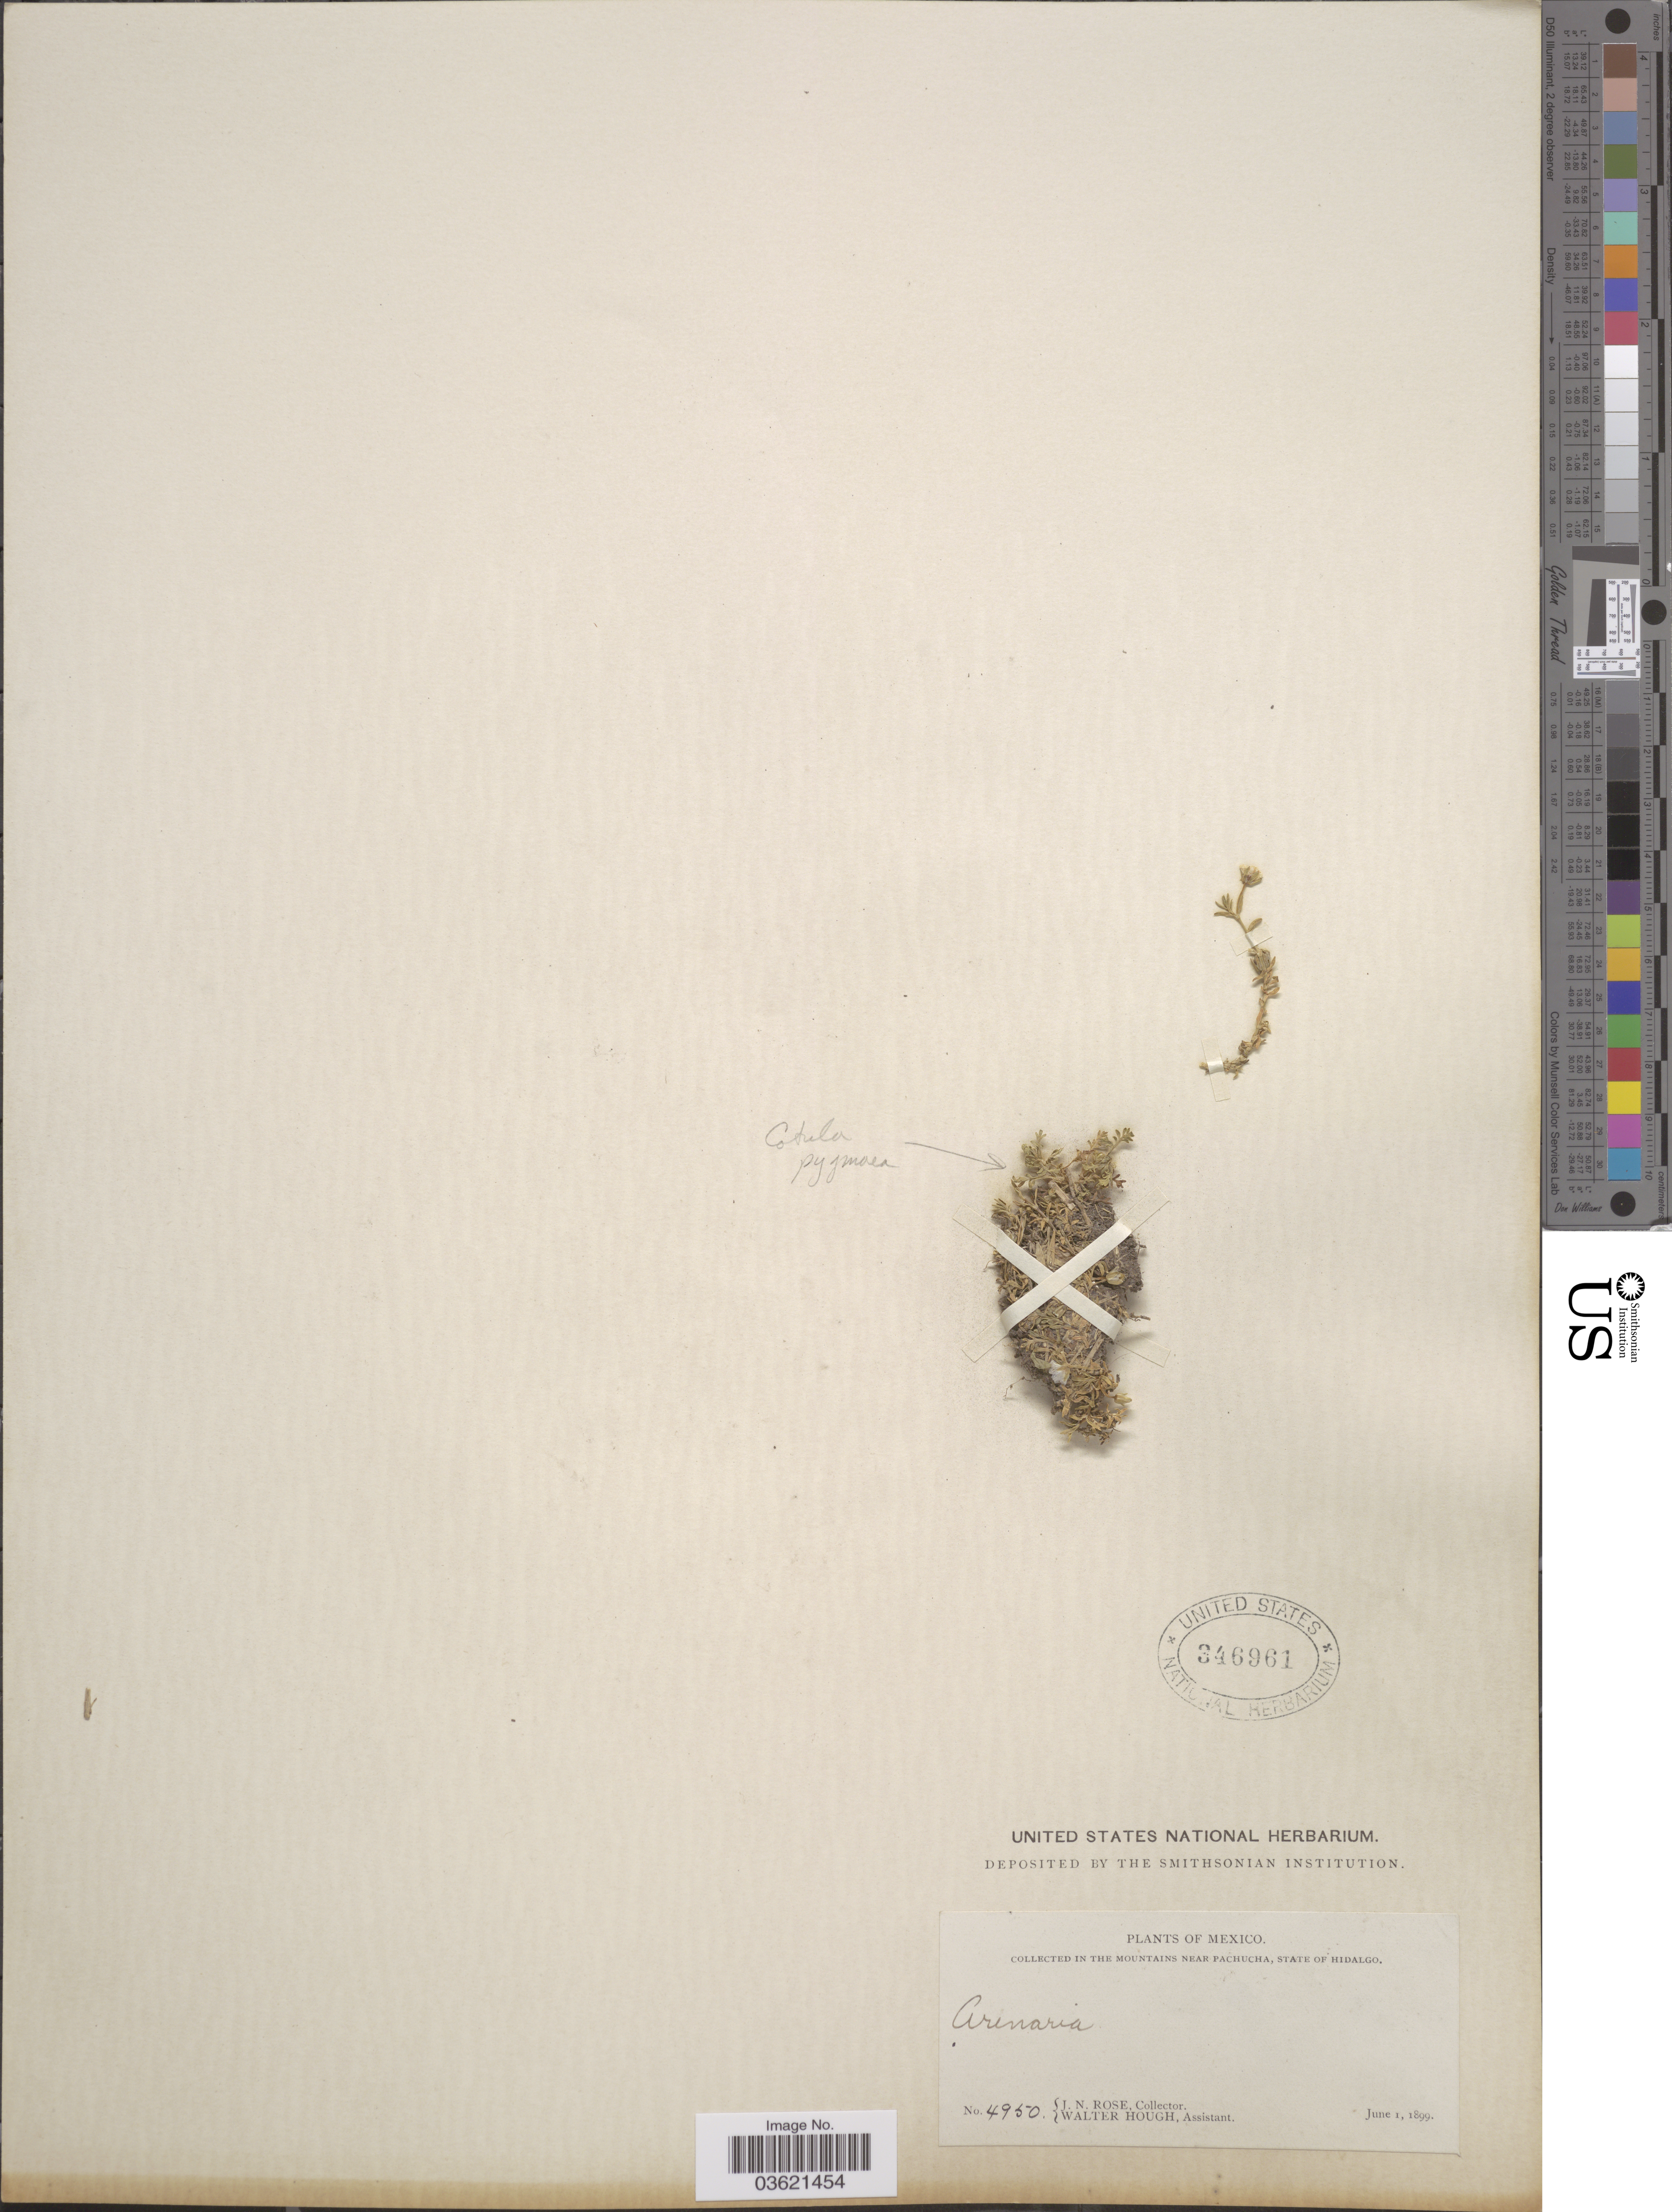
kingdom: Plantae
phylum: Tracheophyta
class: Magnoliopsida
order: Caryophyllales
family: Caryophyllaceae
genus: Arenaria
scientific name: Arenaria bourgaei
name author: Hemsl.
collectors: J. N. Rose & W. Hough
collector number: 4950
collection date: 1899-06-01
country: Mexico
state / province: Hidalgo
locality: Mountains near Pachucha.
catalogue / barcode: US 346961